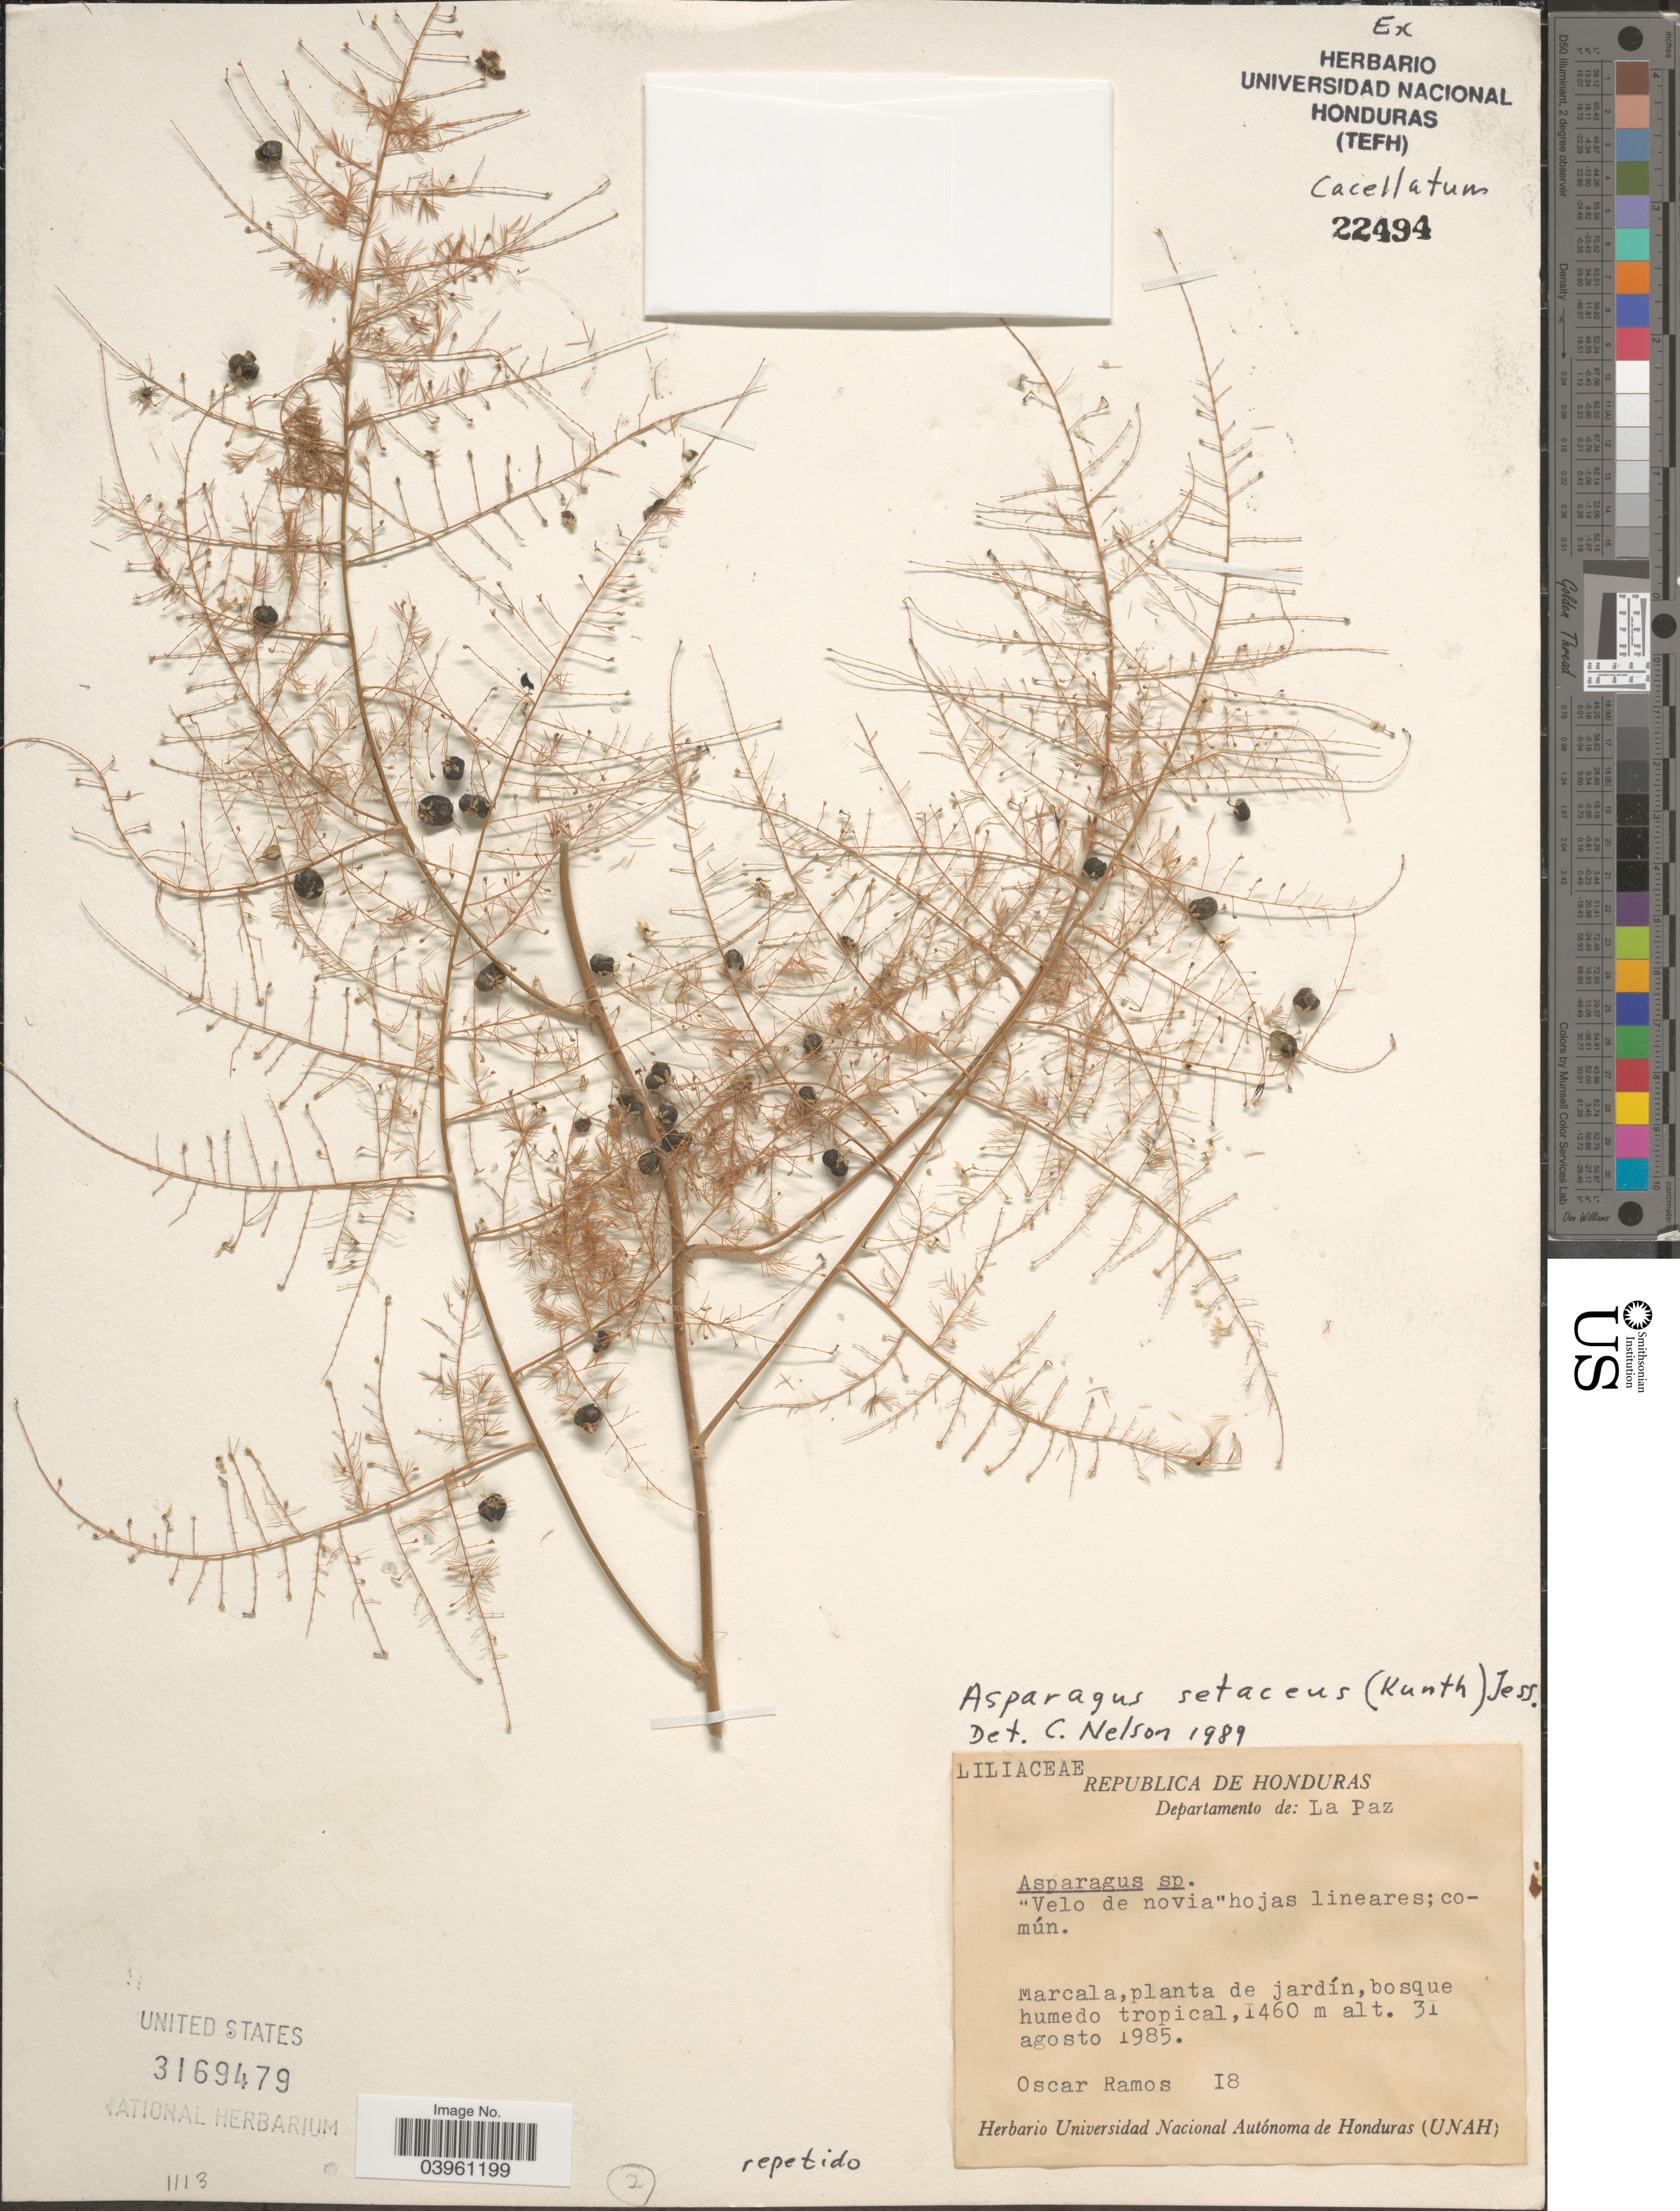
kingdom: Plantae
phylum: Tracheophyta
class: Liliopsida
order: Asparagales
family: Asparagaceae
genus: Asparagus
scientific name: Asparagus setaceus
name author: (Kunth) Jessop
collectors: O. Ramos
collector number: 18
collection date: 1985-08-31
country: Honduras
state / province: La Paz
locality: Republica de Honduras. Departamento de: La Paz. Marcala, planta de jardín.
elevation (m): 1460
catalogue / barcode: US 3169479